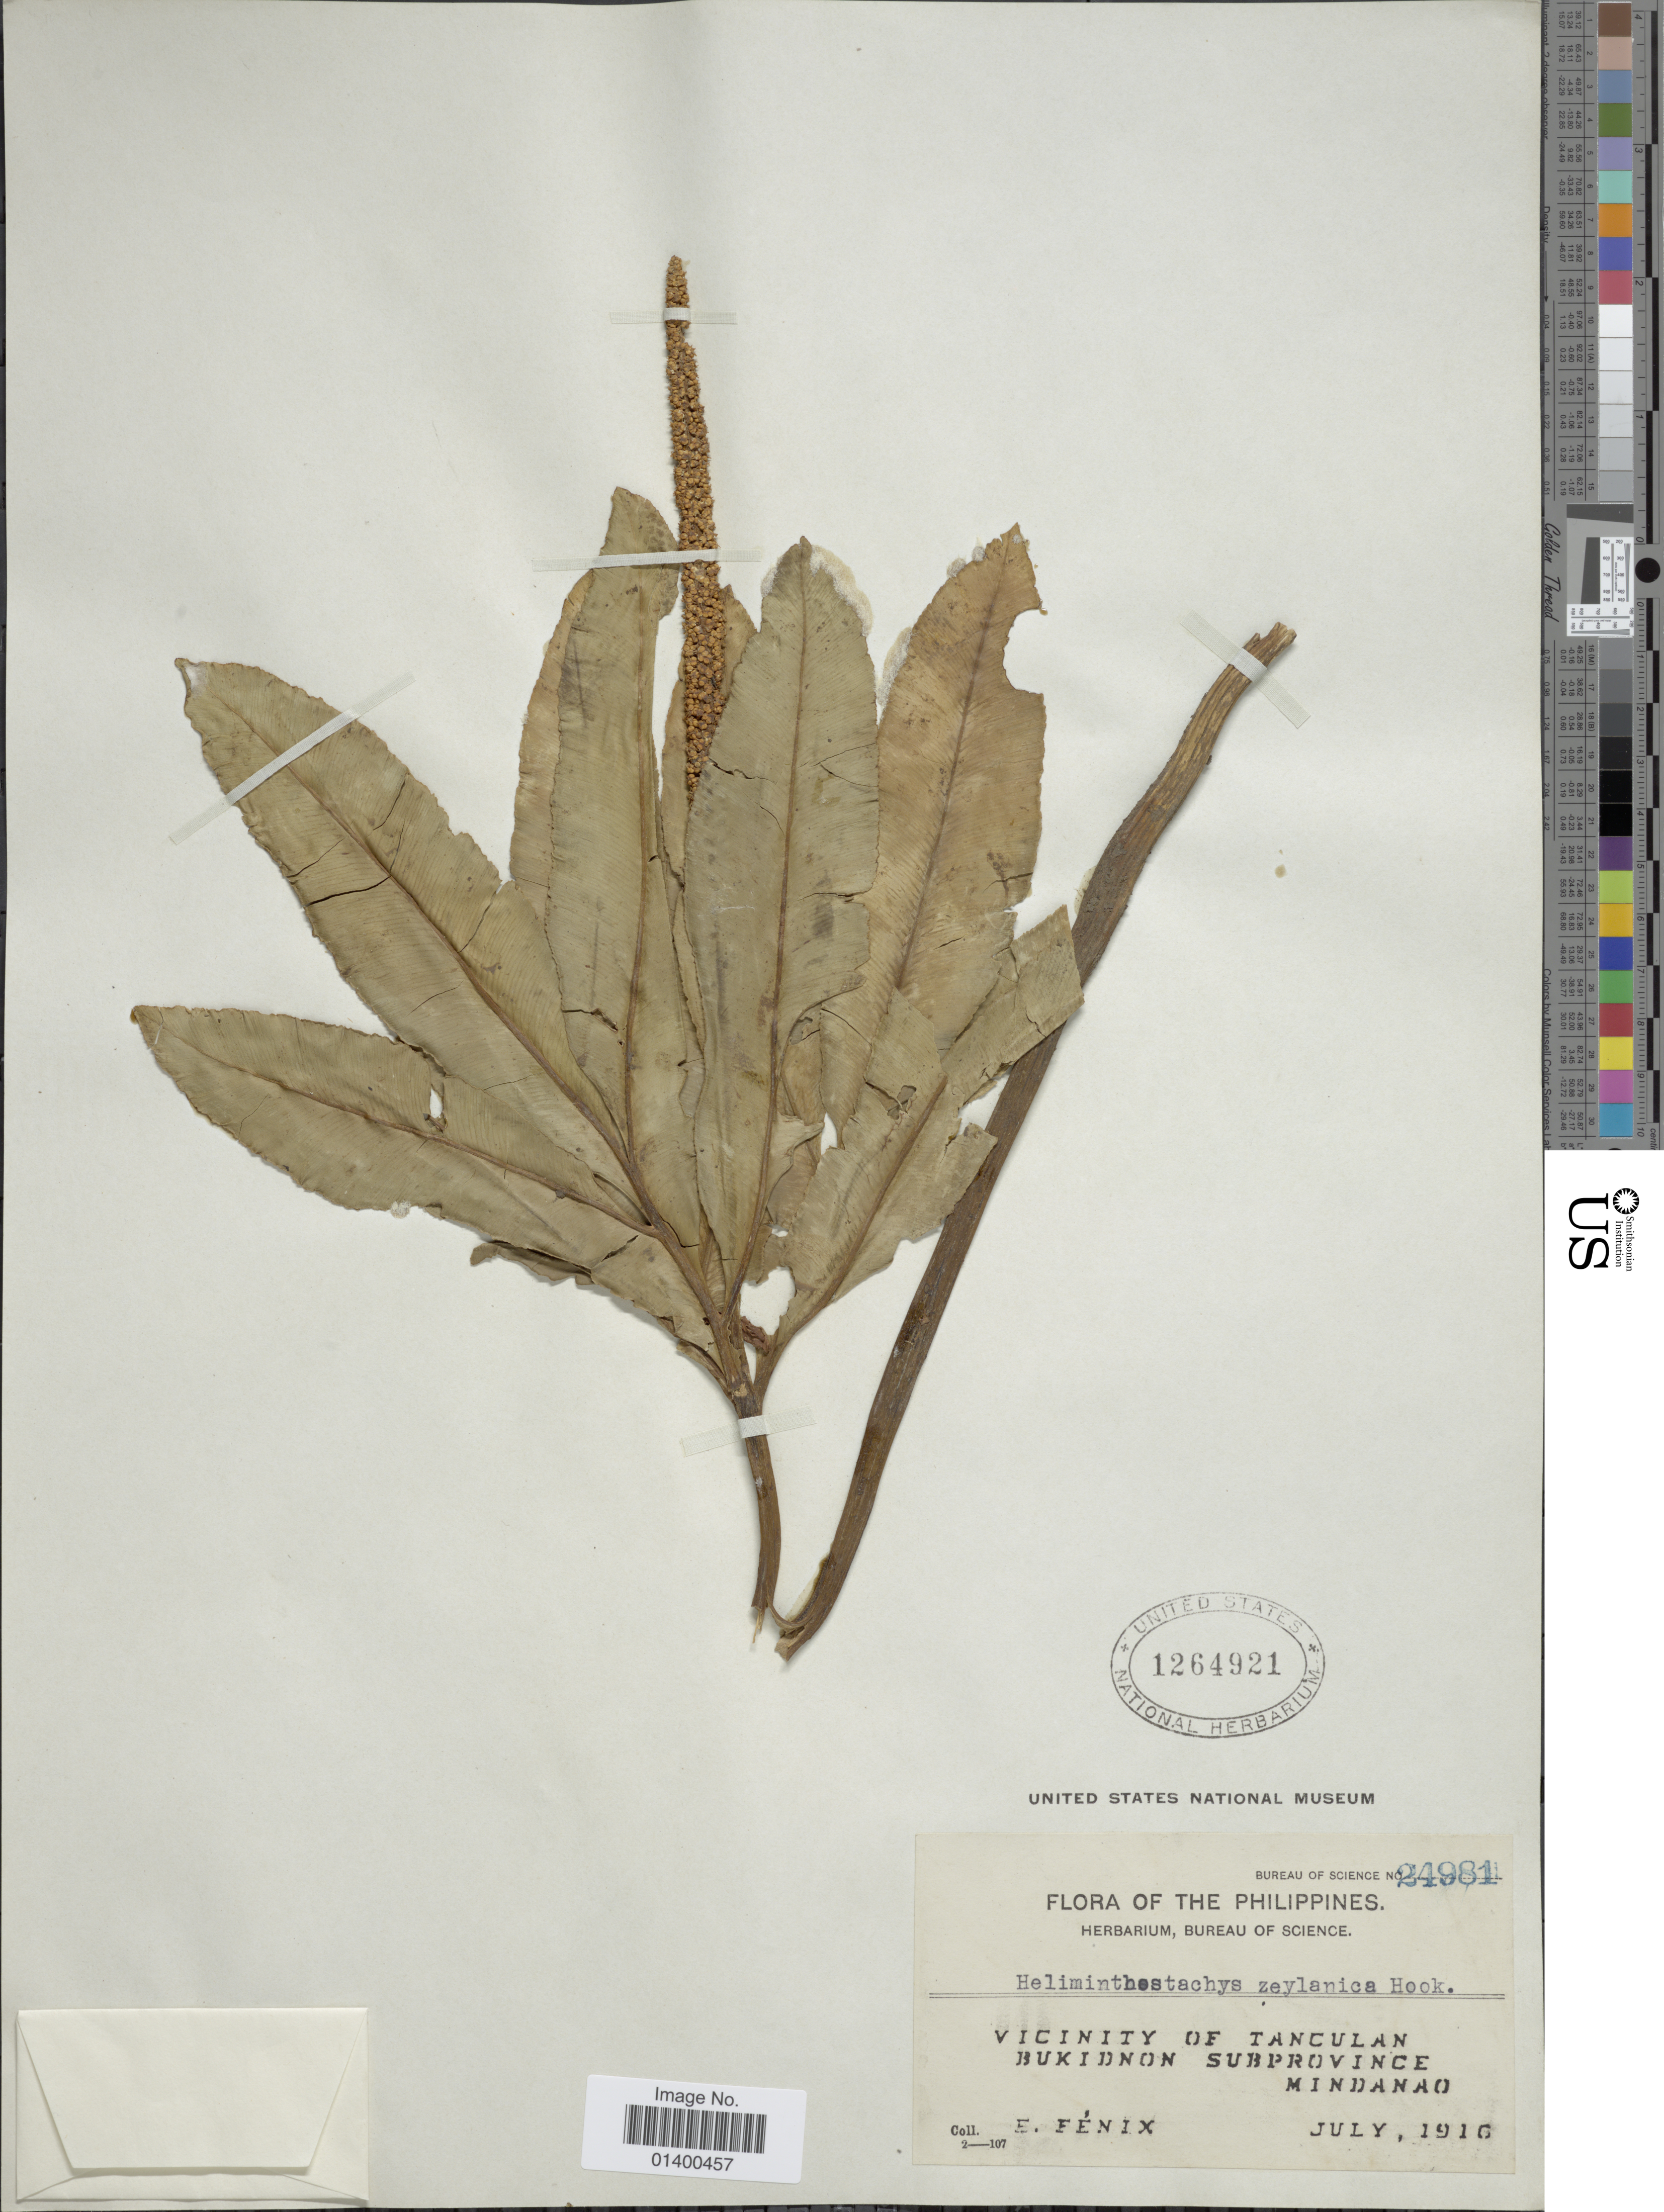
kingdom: Plantae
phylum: Tracheophyta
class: Polypodiopsida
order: Ophioglossales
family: Ophioglossaceae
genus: Helminthostachys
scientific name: Helminthostachys zeylanica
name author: (L.) Hook.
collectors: E. Fénix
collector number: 24981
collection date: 1916-07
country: Philippines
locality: Vicinity of Tanculan, Bukidnon Subprovince, Mindanao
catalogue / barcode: US 1264921